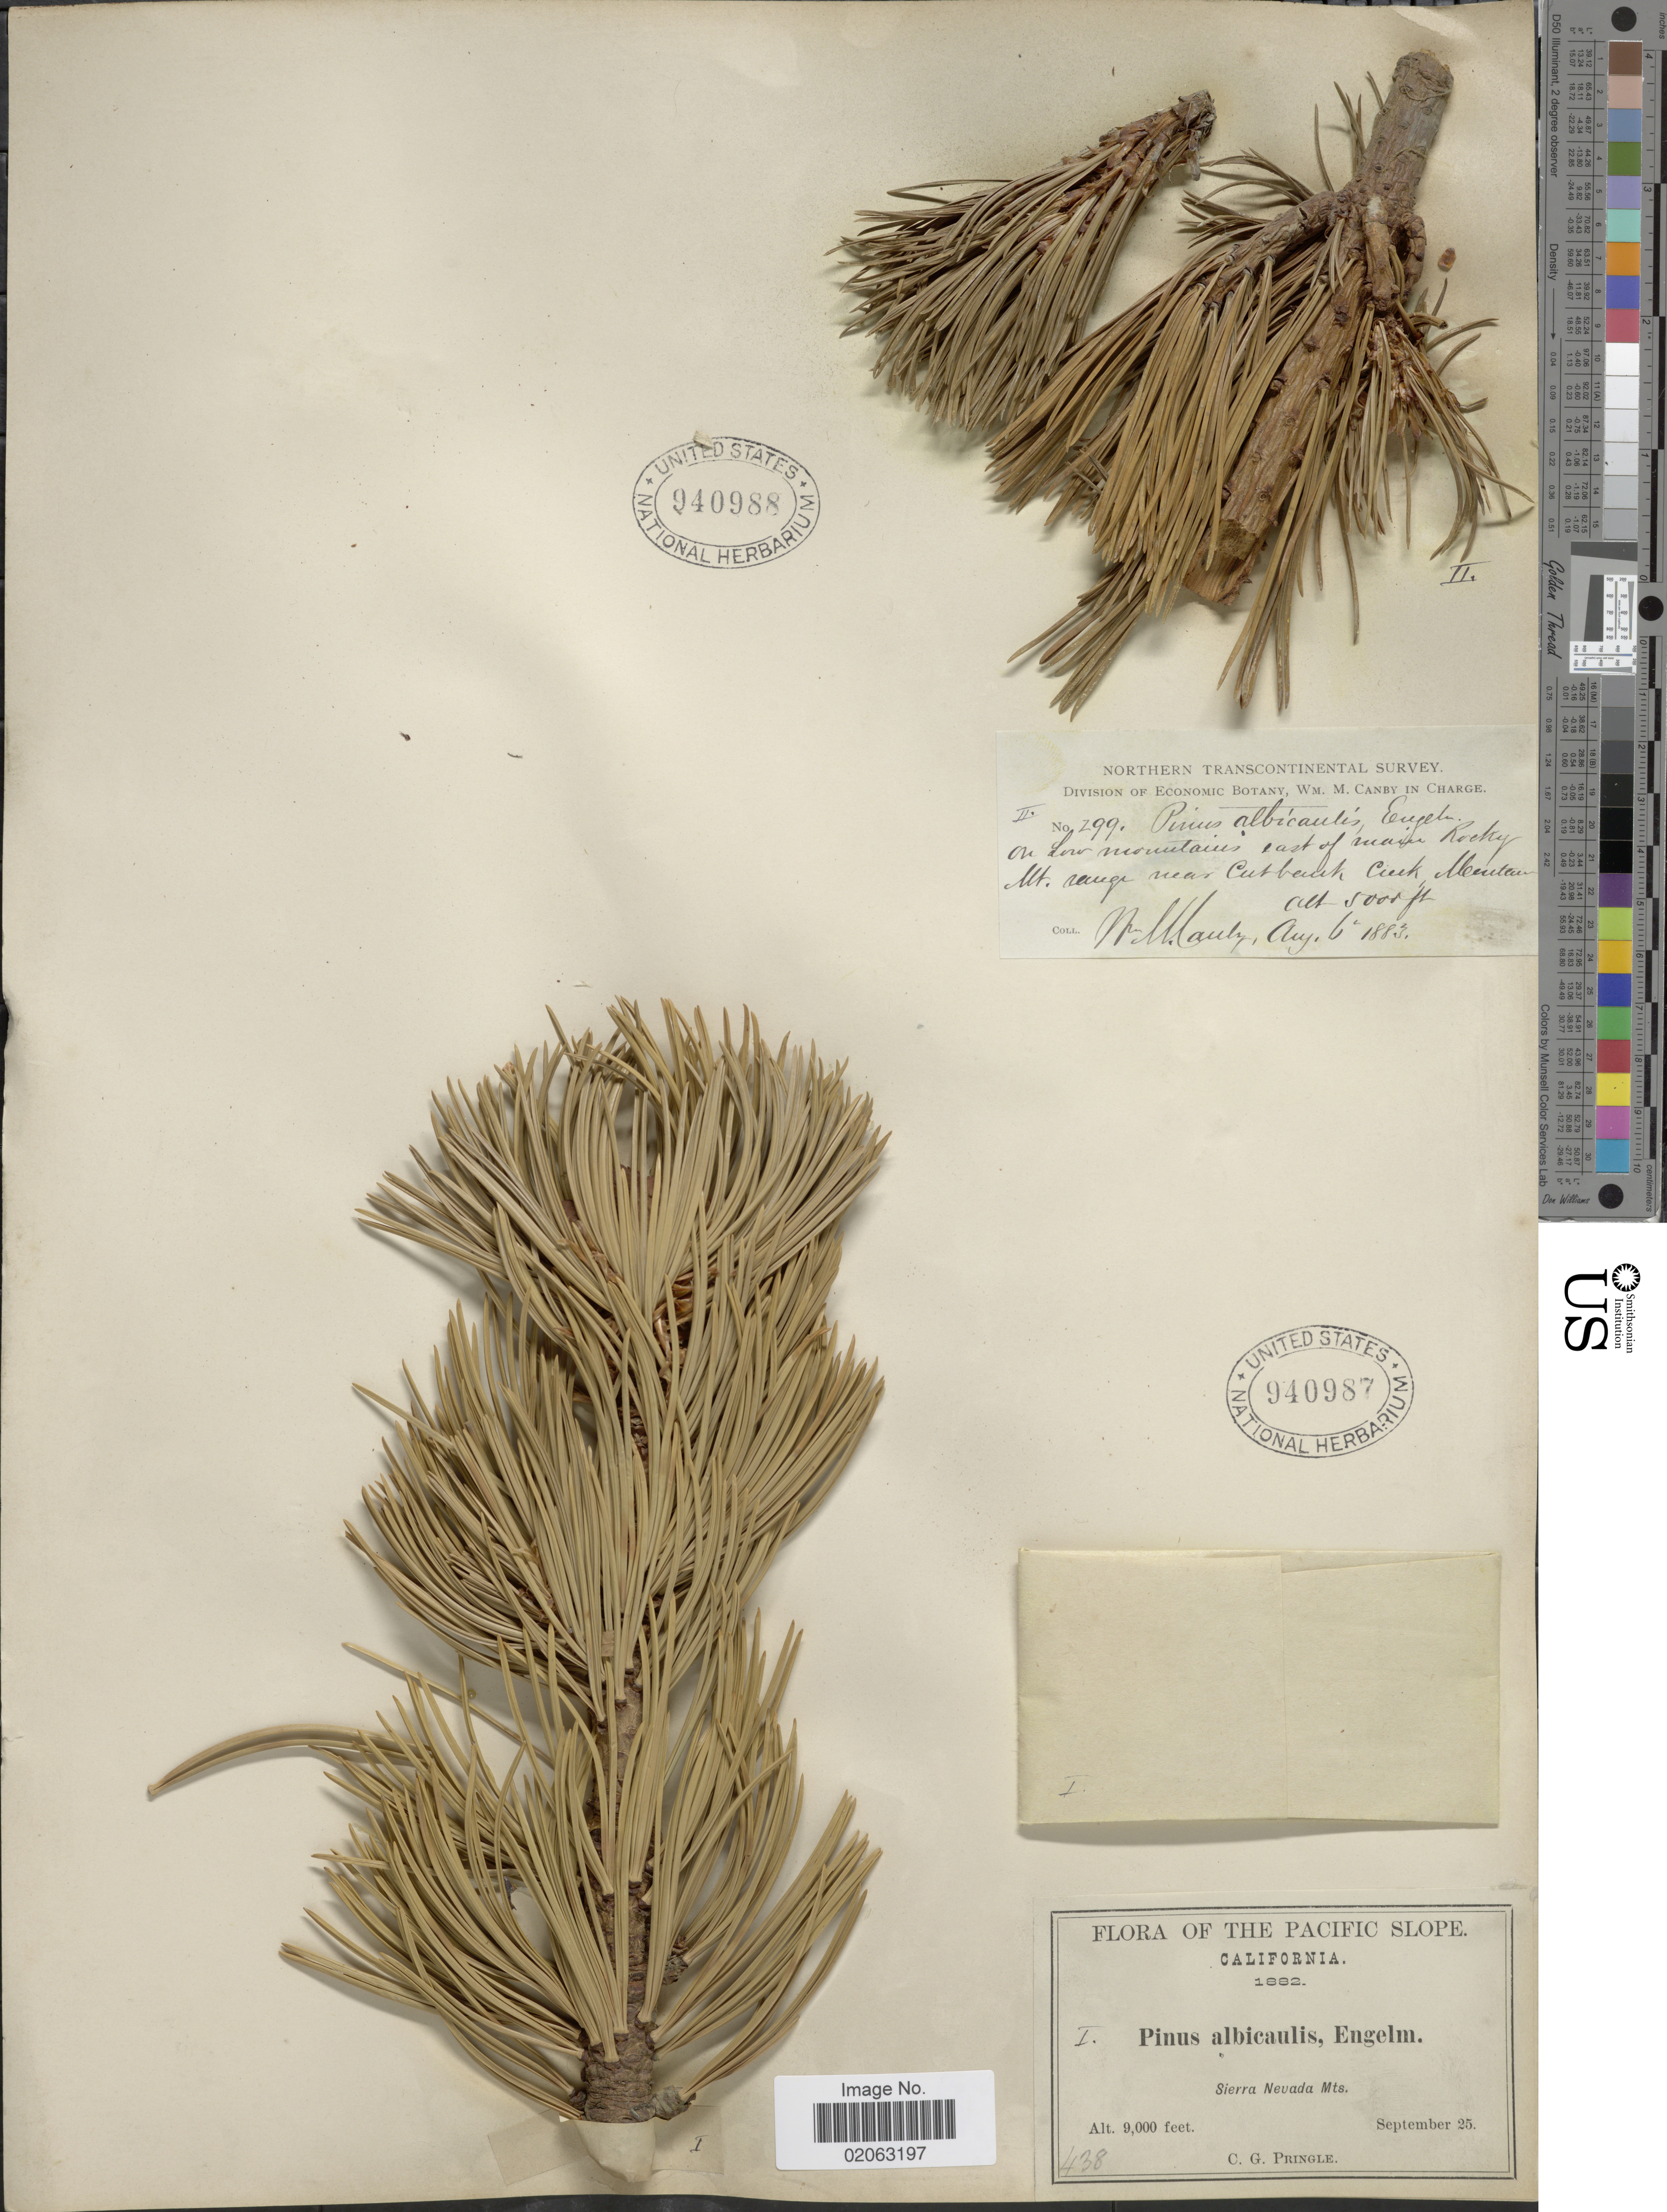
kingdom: Plantae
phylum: Tracheophyta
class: Pinopsida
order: Pinales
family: Pinaceae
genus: Pinus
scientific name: Pinus albicaulis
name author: Engelm.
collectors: C. G. Pringle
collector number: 438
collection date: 1882-08-25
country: United States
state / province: California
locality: Pacific slope, Sierra Nevada Mts.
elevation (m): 2743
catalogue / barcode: US 940987